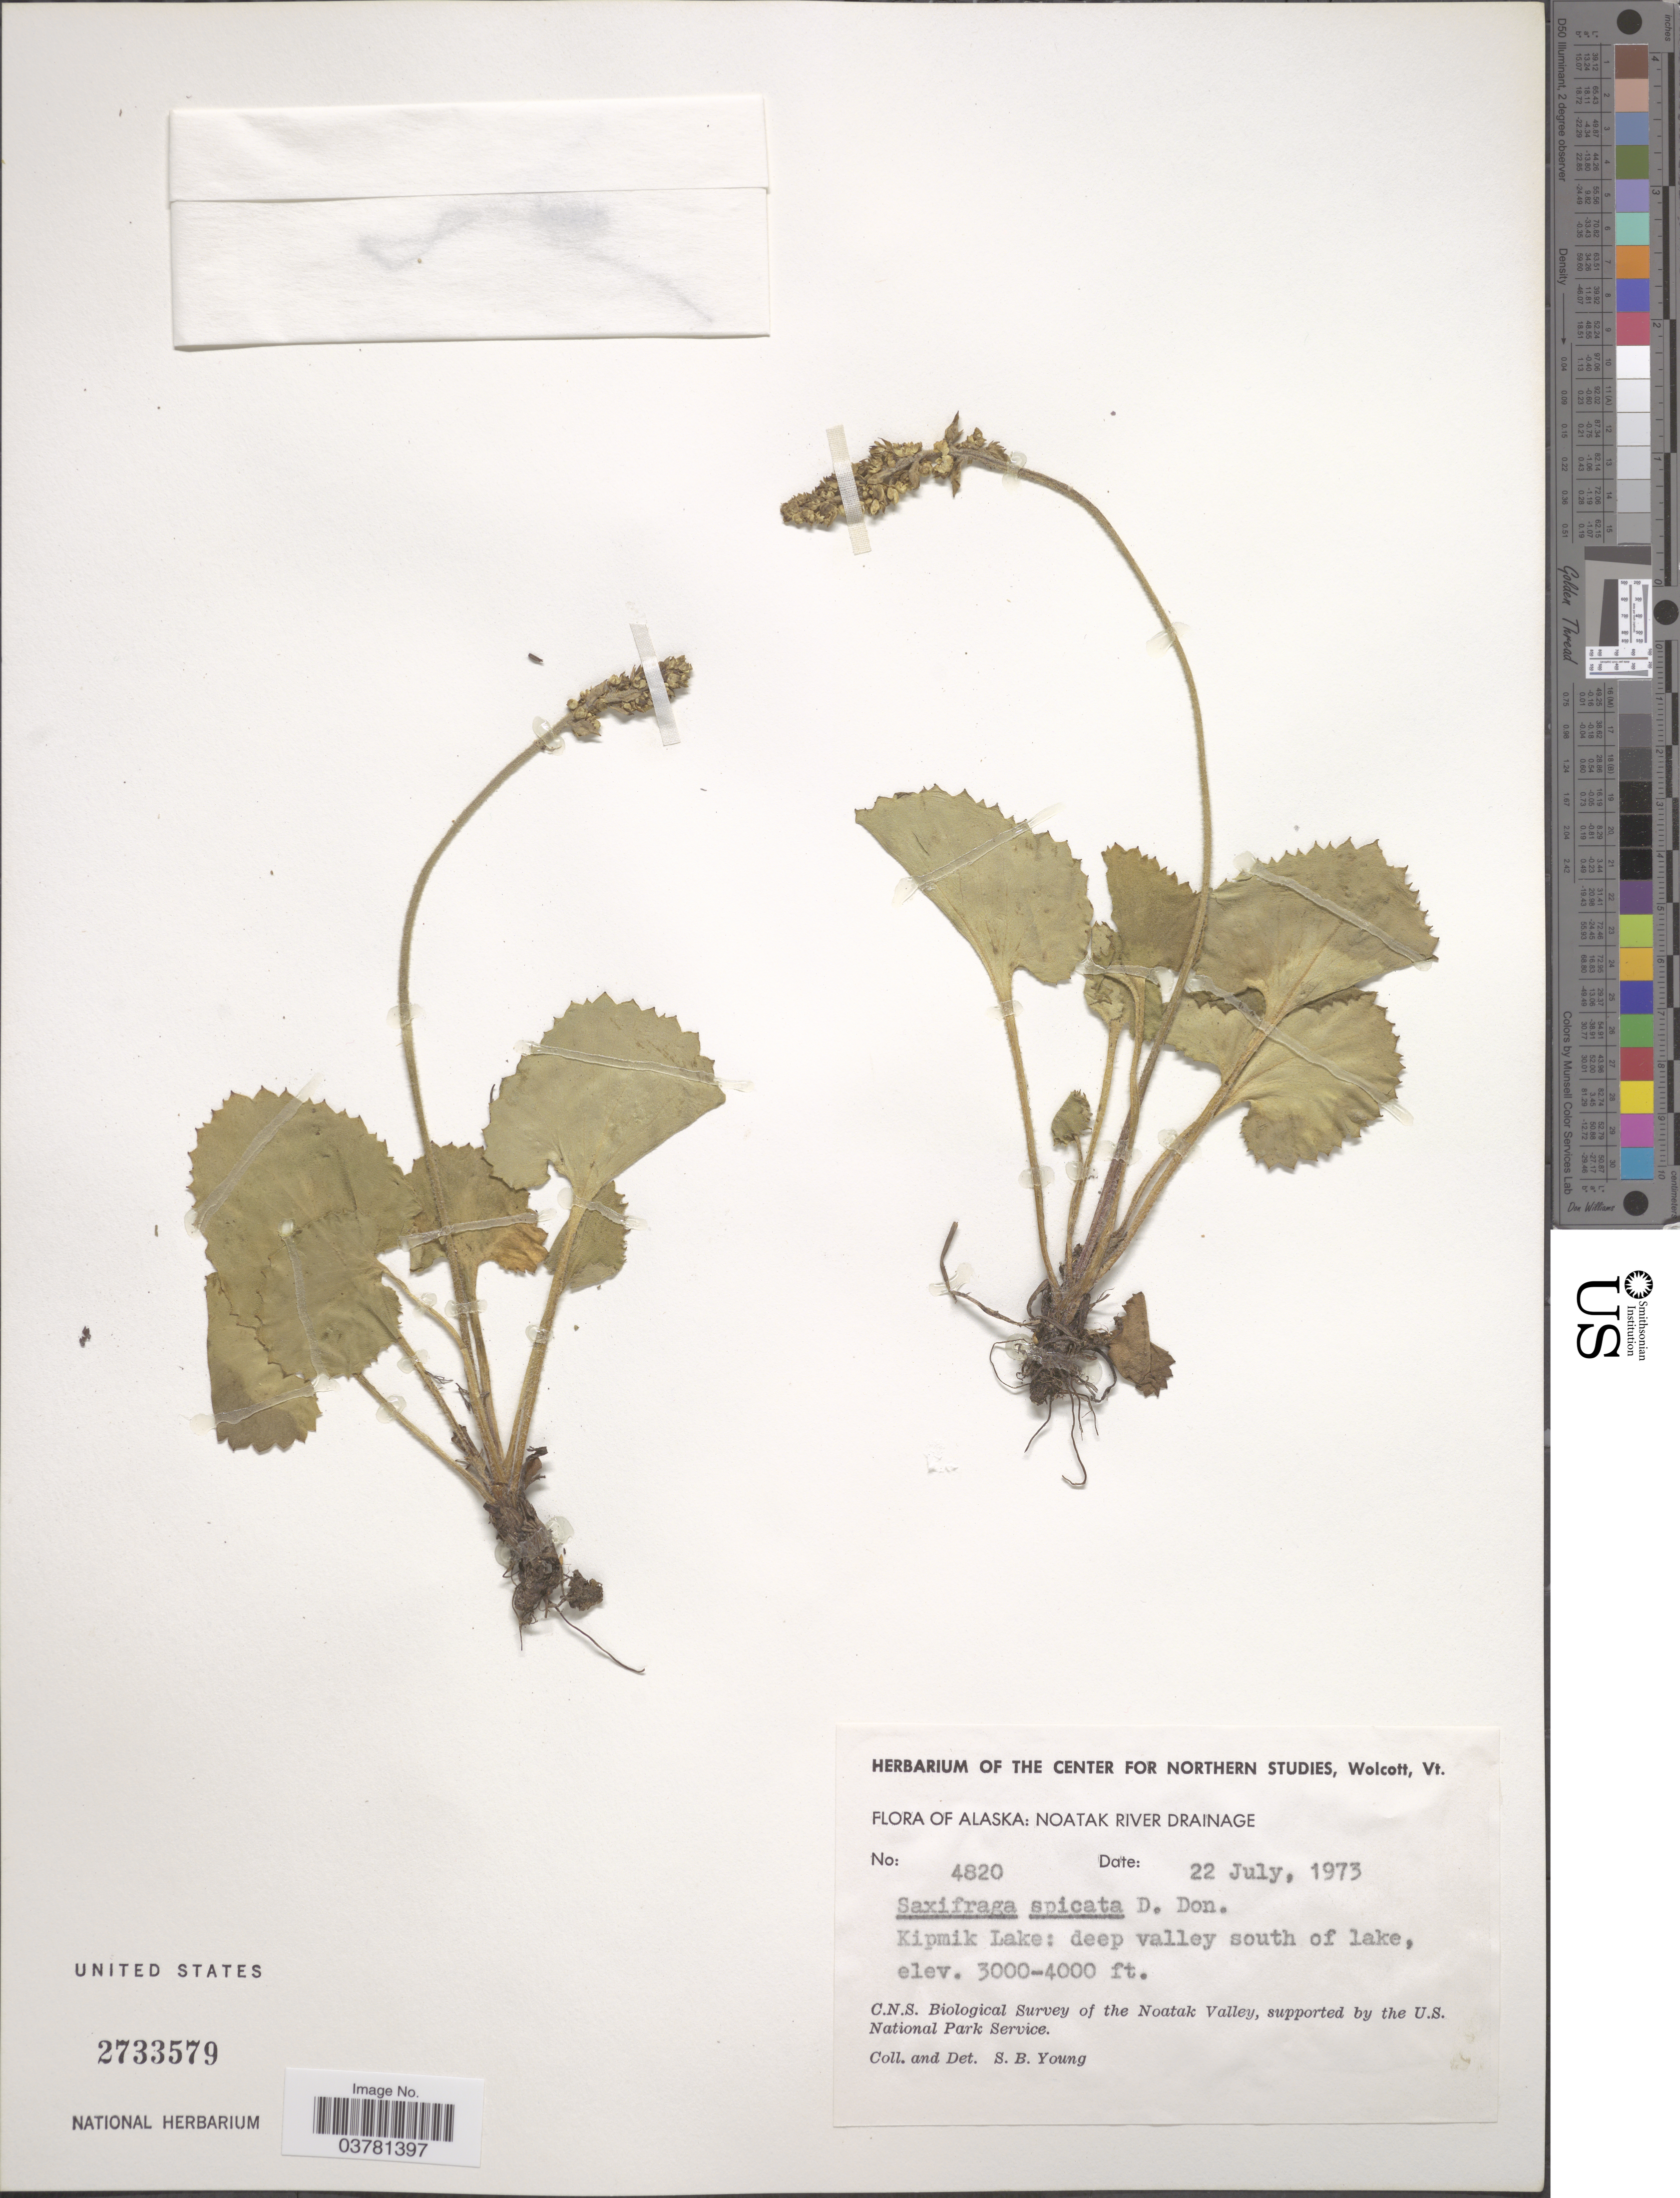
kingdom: Plantae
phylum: Tracheophyta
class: Magnoliopsida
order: Saxifragales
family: Saxifragaceae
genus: Micranthes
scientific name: Micranthes spicata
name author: (D. Don) Small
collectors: S. Young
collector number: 4820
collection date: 1973-07-22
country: United States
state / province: Alaska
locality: Noatak River Drainage. Kipmik Lake: deep valley south of lake. C.N.S. Biological Survey of the Noatak Valley.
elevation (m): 914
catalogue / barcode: US 2733579